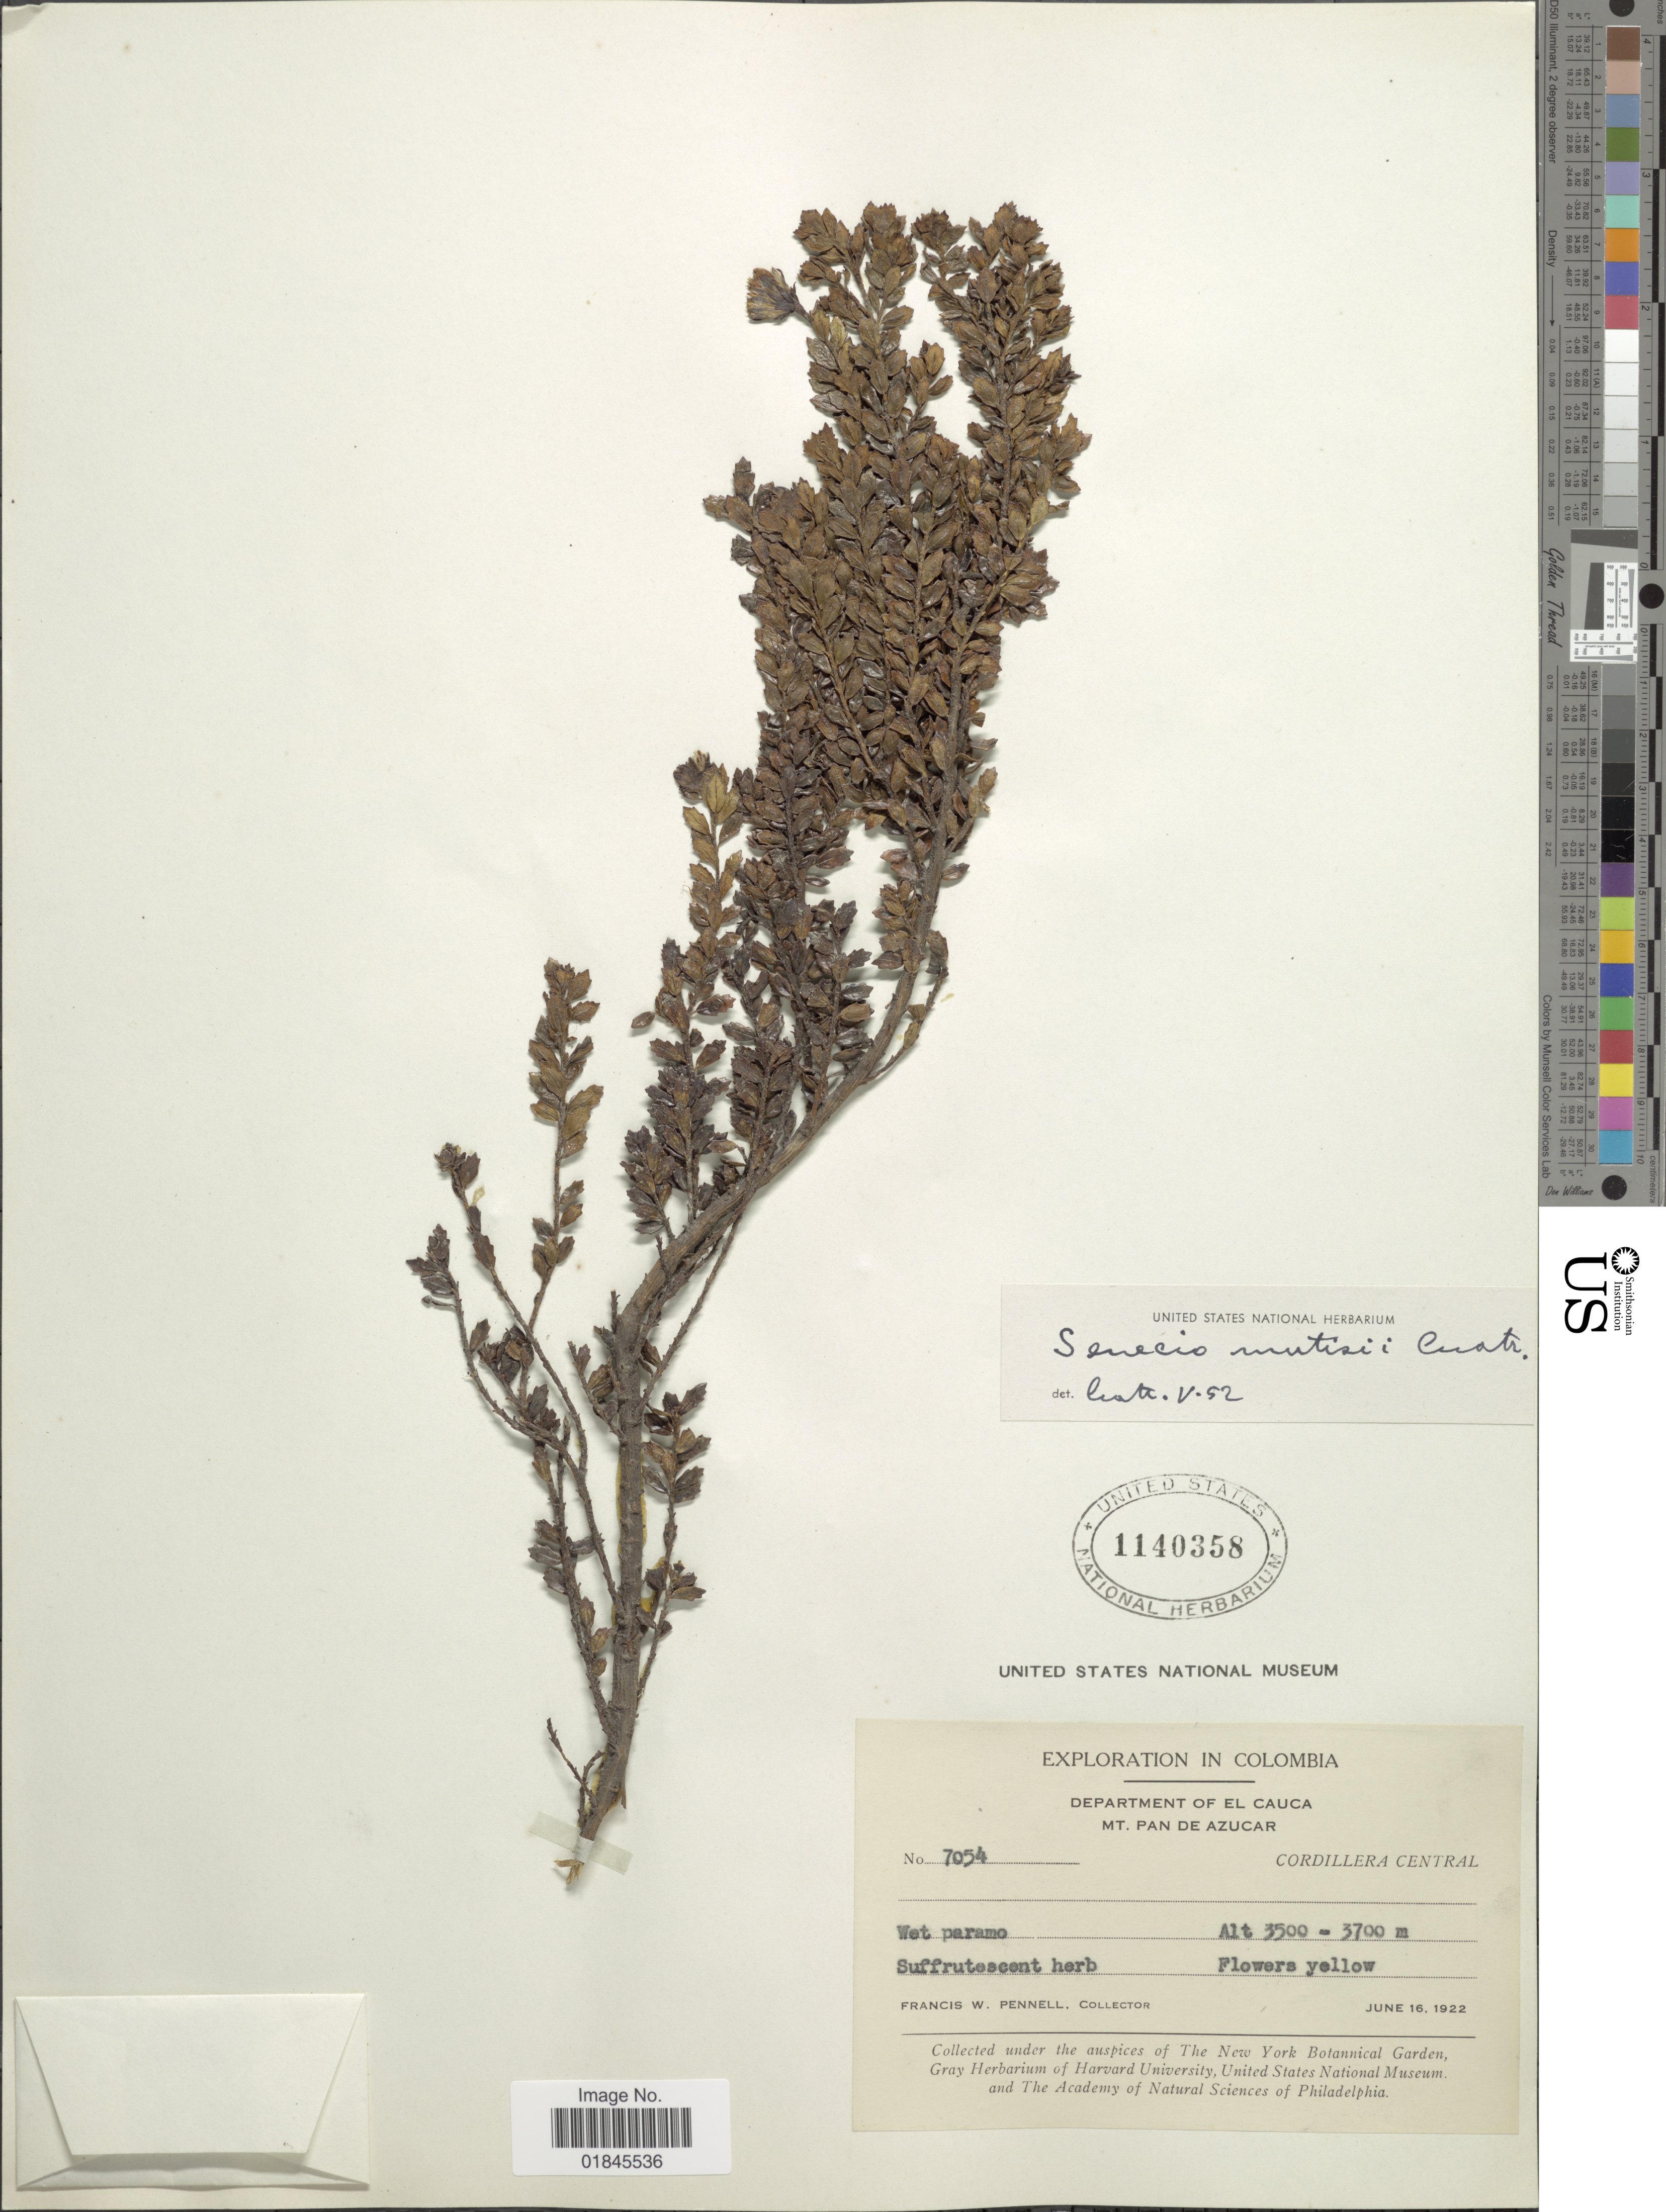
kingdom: Plantae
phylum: Tracheophyta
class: Magnoliopsida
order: Asterales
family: Asteraceae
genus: Pentacalia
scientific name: Pentacalia mutisii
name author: (Cuatrec.) Cuatrec.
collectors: F. W. Pennell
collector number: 7054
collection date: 1922-06-16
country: Colombia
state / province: Cauca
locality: Department of el Cauca. Mt. Pan de Azucar. Cordillera Central. Wet paramo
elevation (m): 3500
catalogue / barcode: US 1140358